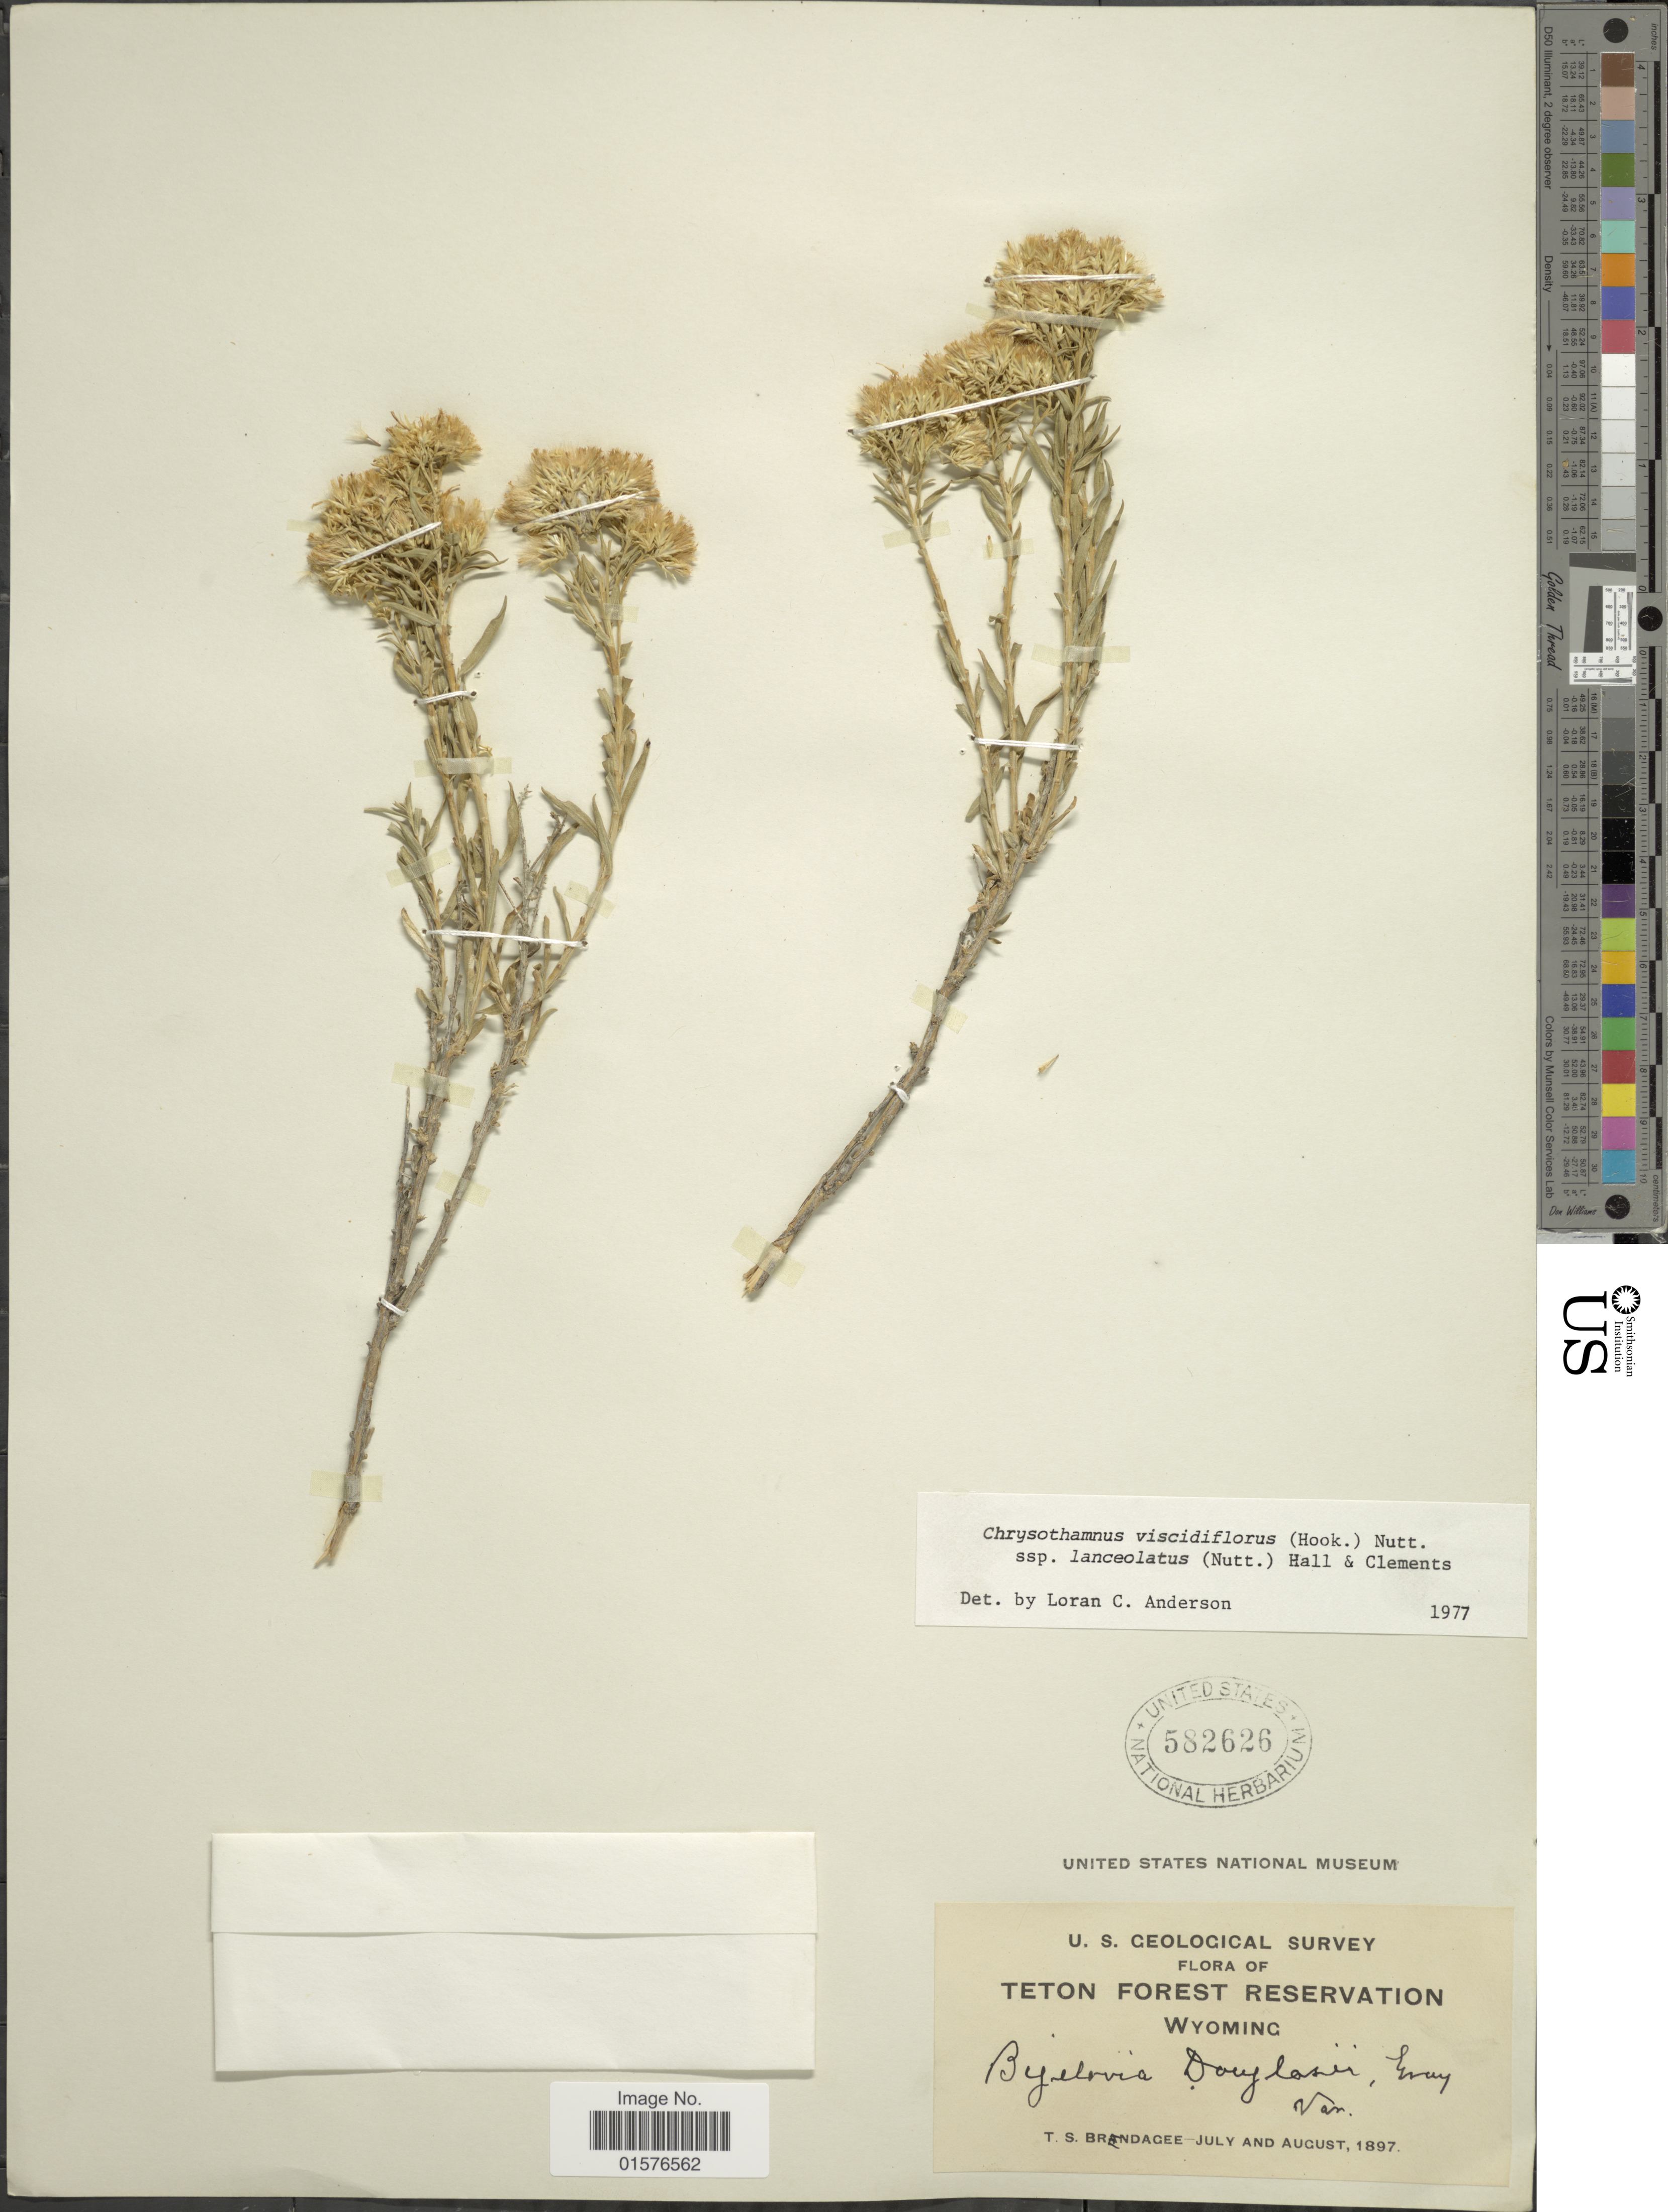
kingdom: Plantae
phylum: Tracheophyta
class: Magnoliopsida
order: Asterales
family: Asteraceae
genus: Chrysothamnus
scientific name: Chrysothamnus viscidiflorus subsp. lanceolatus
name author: (Nutt.) H.M. Hall & Clem.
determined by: Urbatsch, Lowell E., Curator (LSU), Louisiana State University (UNITED STATES)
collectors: T. S. Brandegee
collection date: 1897-07/1897-08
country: United States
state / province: Wyoming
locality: Teton Forest Reservation.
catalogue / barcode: US 582626